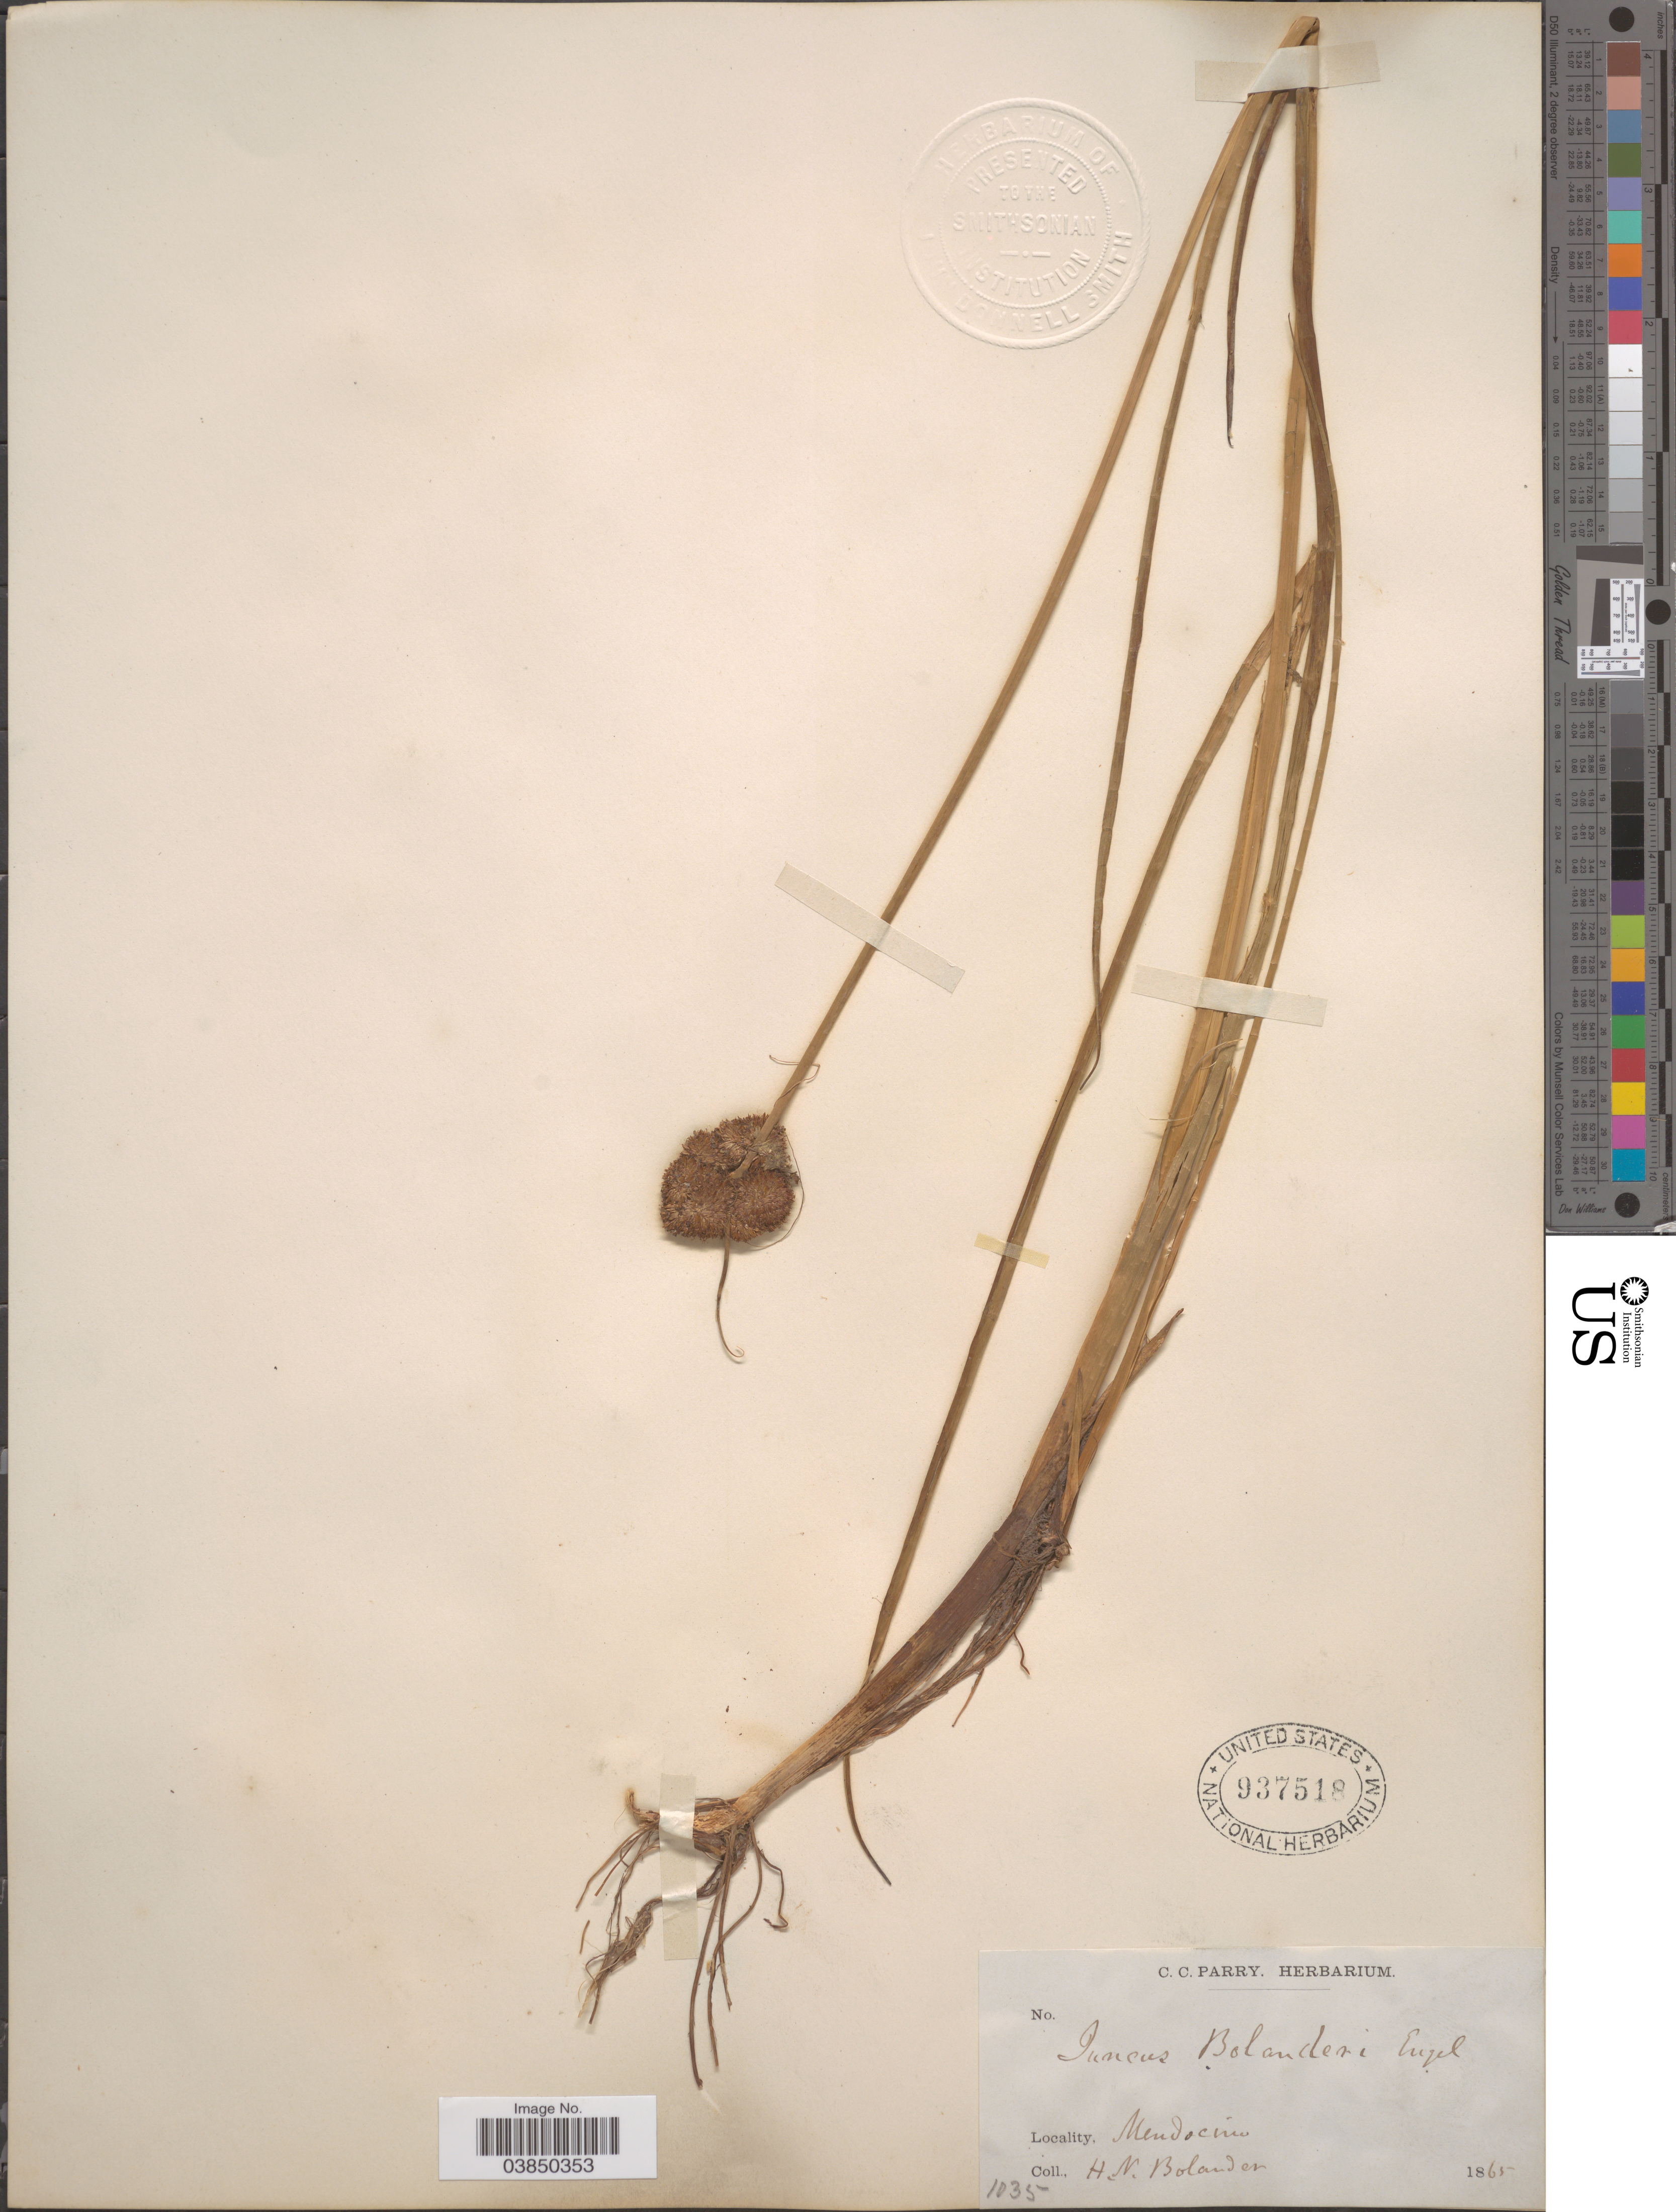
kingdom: Plantae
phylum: Tracheophyta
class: Liliopsida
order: Poales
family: Juncaceae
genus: Juncus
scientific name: Juncus bolanderi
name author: Engelm.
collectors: H. Bolander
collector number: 1035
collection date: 1865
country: United States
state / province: California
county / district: Mendocino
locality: Mendocino.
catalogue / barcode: US 937518